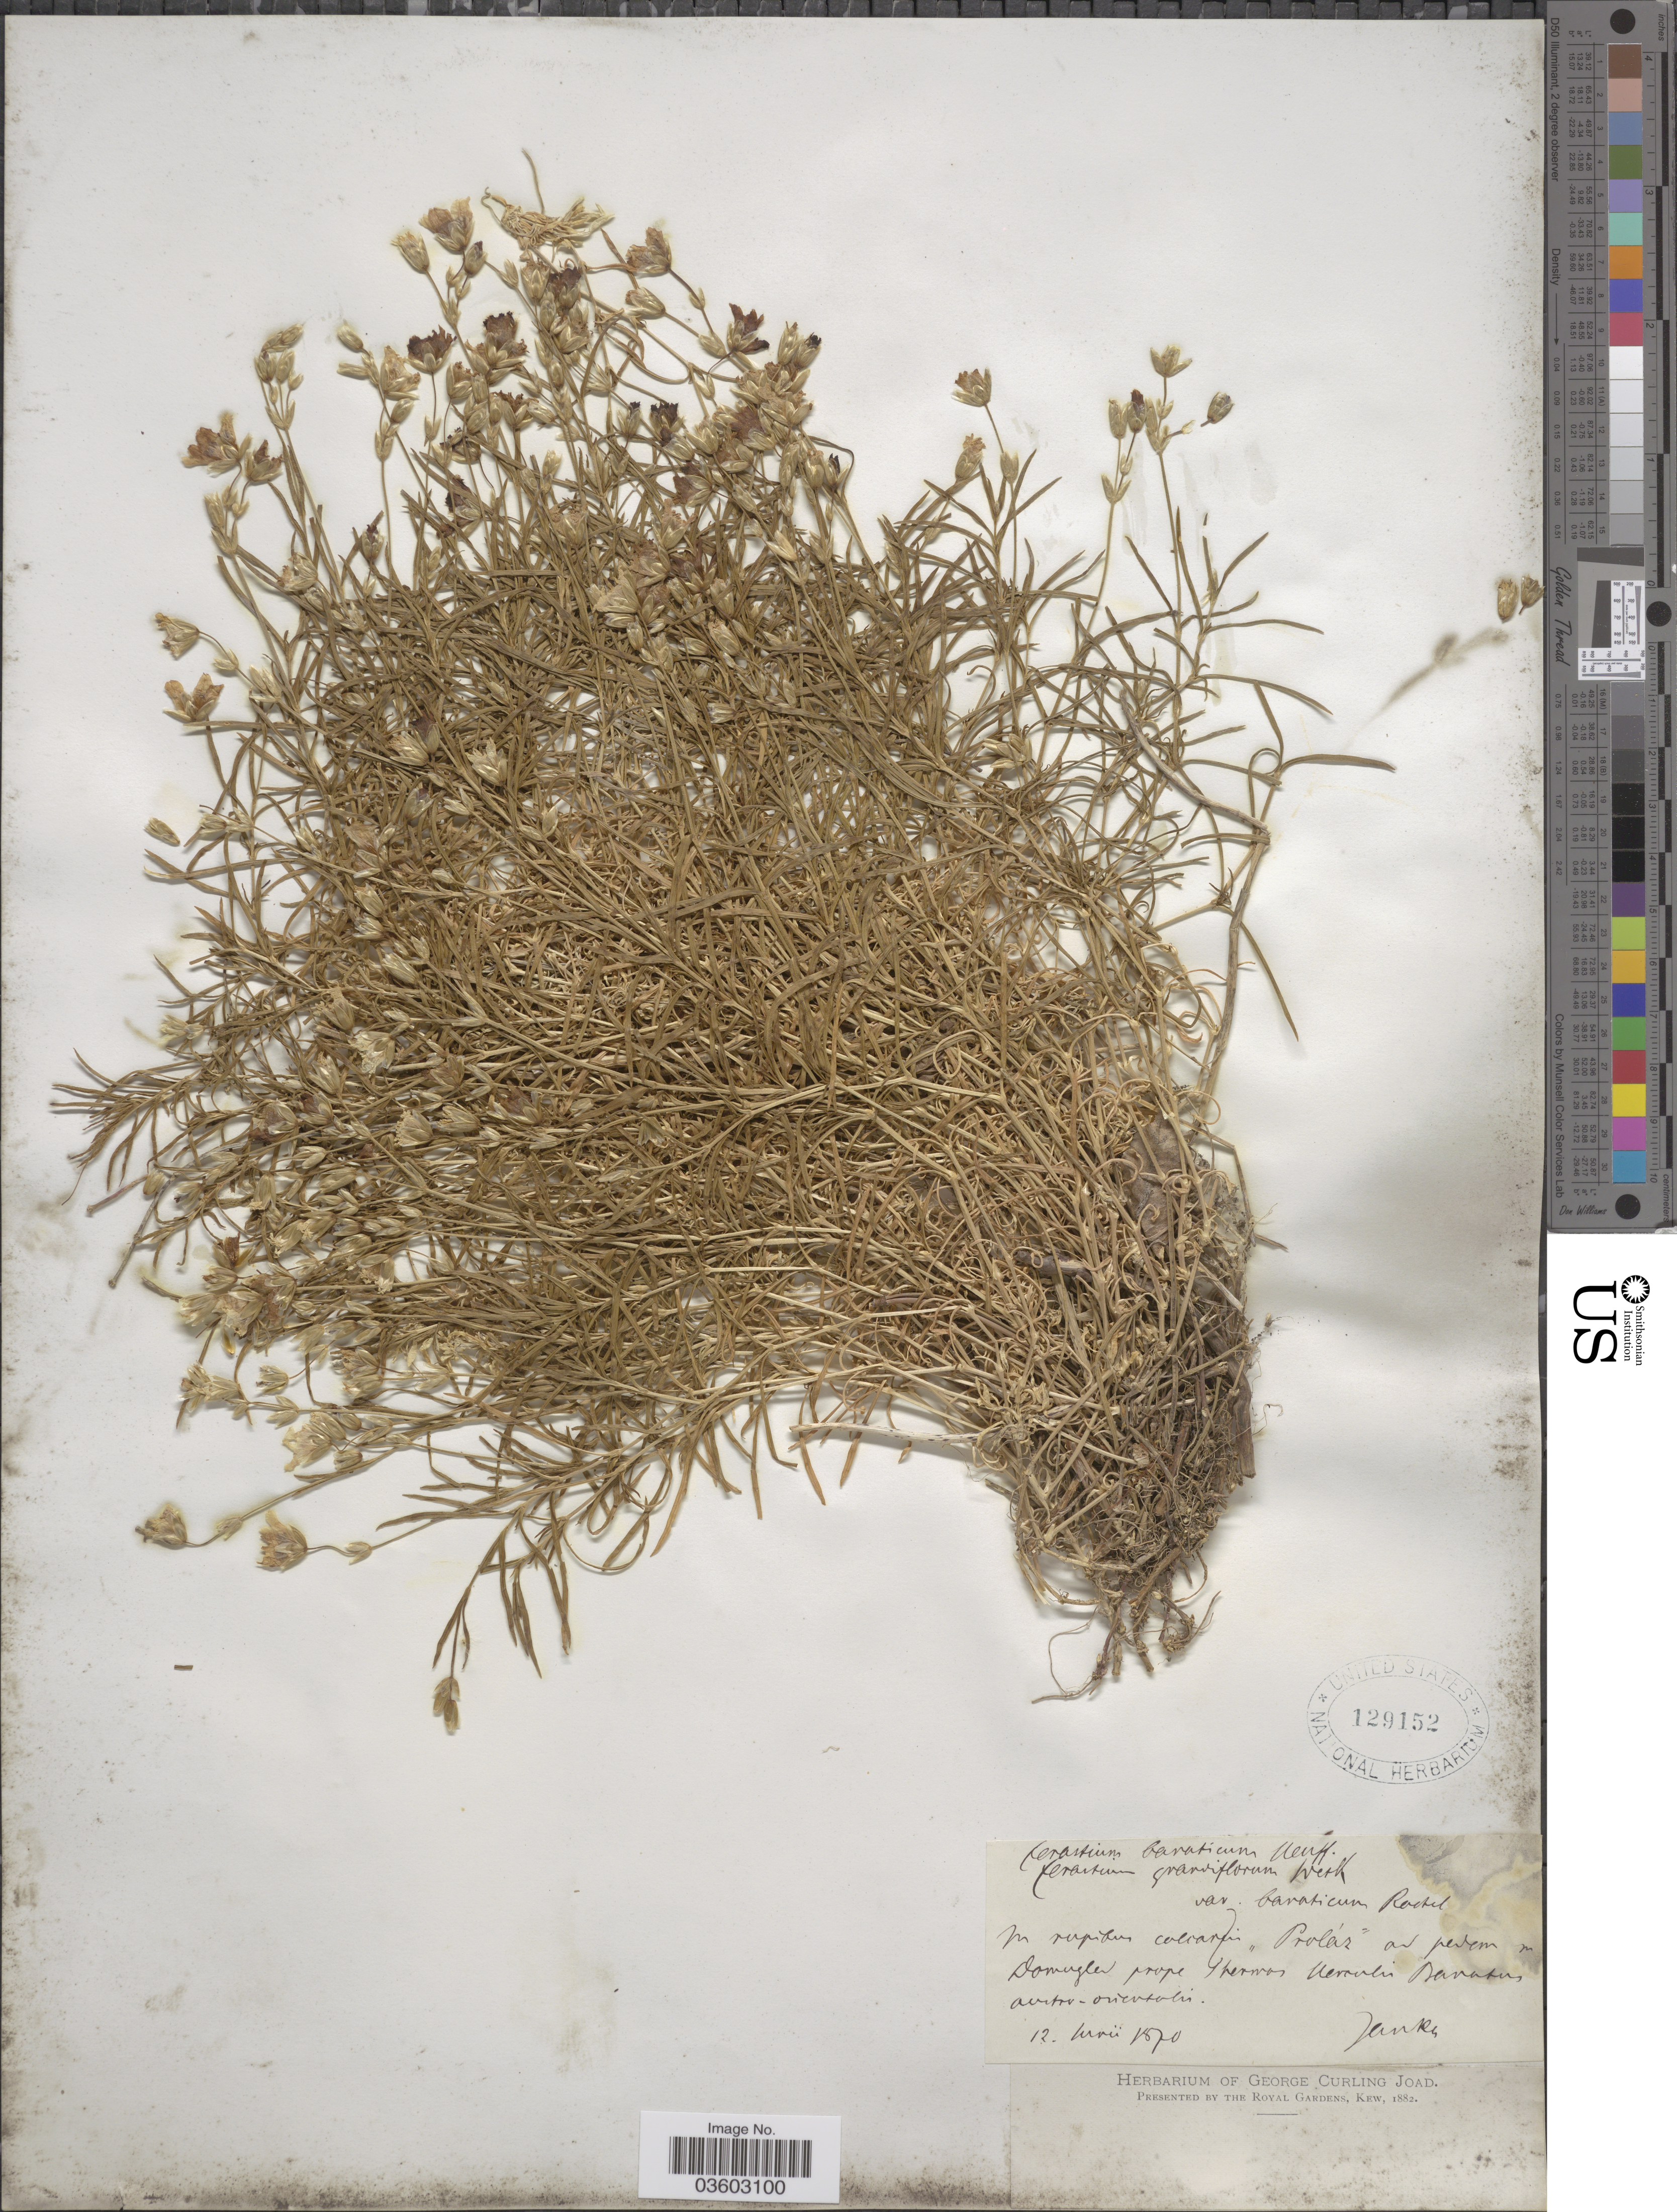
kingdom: Plantae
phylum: Tracheophyta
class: Magnoliopsida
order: Caryophyllales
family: Caryophyllaceae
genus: Cerastium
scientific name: Cerastium grandiflorum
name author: Waldst. & Kit.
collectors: V. Janka von Bulcs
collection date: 1870-05-12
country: Hungary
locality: Proláz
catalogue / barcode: US 129152